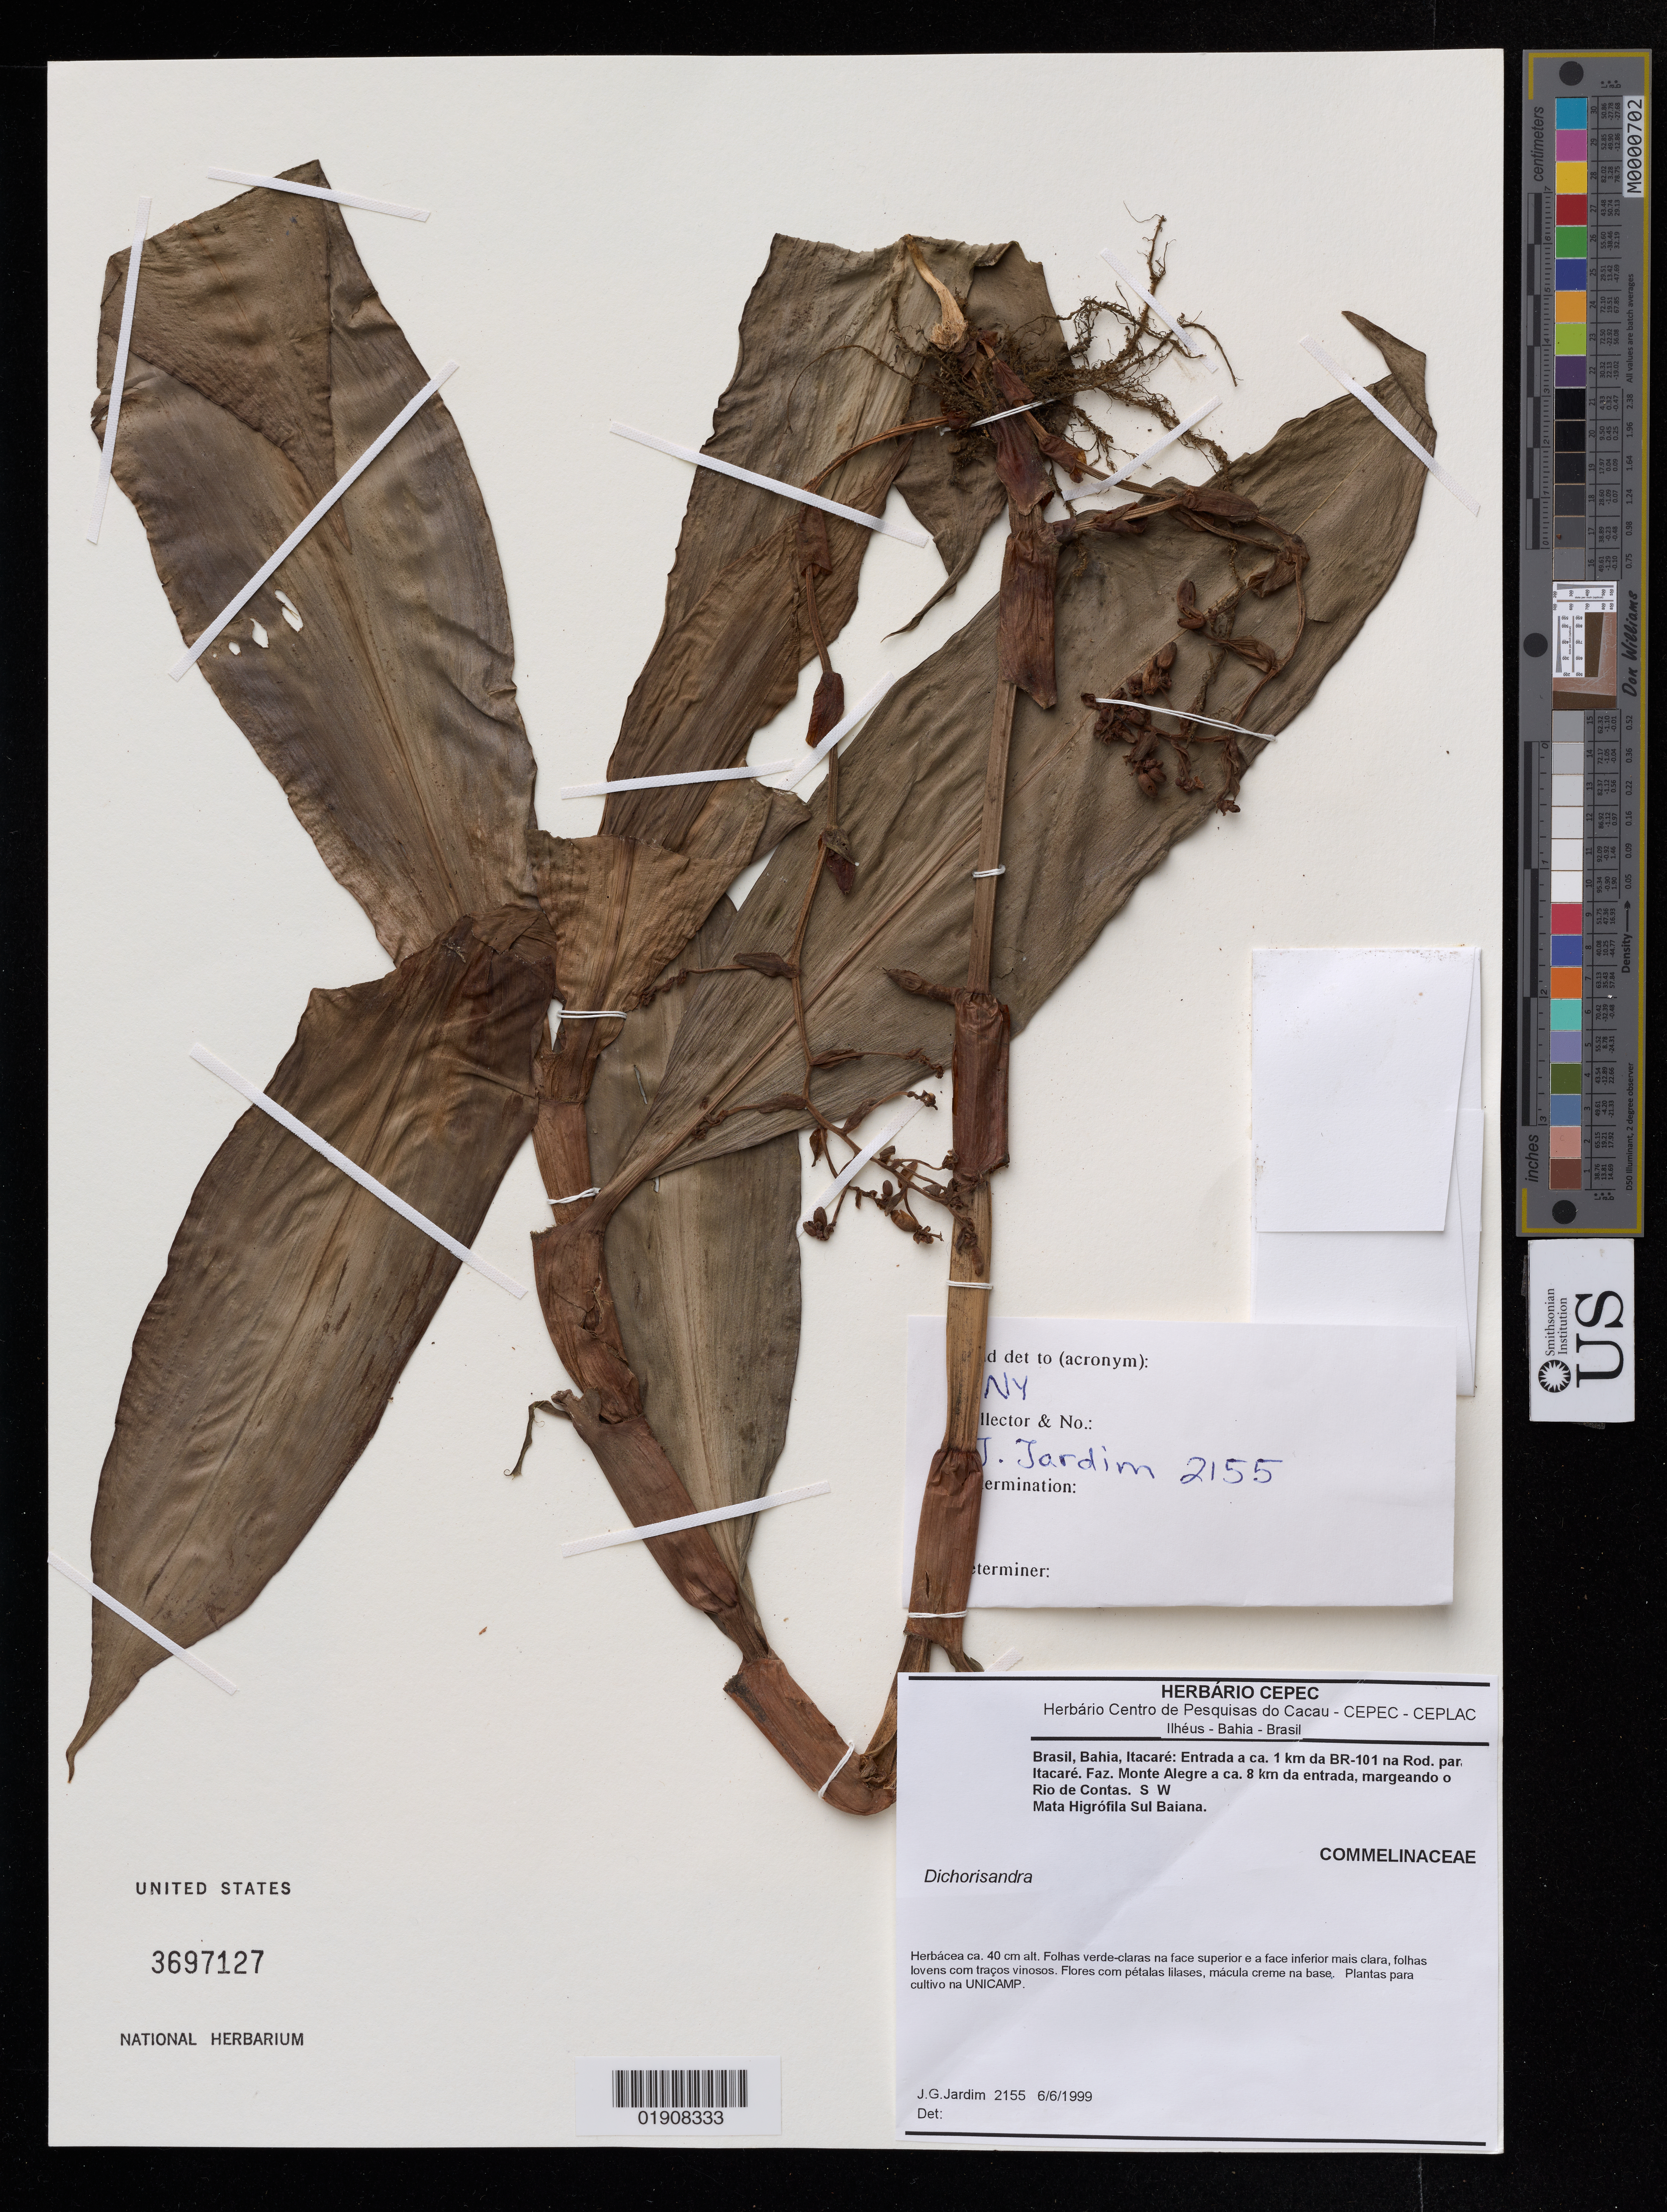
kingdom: Plantae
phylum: Tracheophyta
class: Liliopsida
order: Commelinales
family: Commelinaceae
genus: Dichorisandra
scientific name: Dichorisandra sp.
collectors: J. Jardim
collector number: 2155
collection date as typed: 6/6/1999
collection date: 1999-06-06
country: Brazil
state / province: Bahia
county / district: Ilhéus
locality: Brasil, Bahia, Itacare: Entrada a ca. 1 km da BR-101 na Rod. par Itacare. Faz Monte Alegre a ca. 8 km da entrada, margeando o Rio de Contas, S W. Mata Higrofila Sul Baiana.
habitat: Mata higrofila sul baiana.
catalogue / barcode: US 3697127